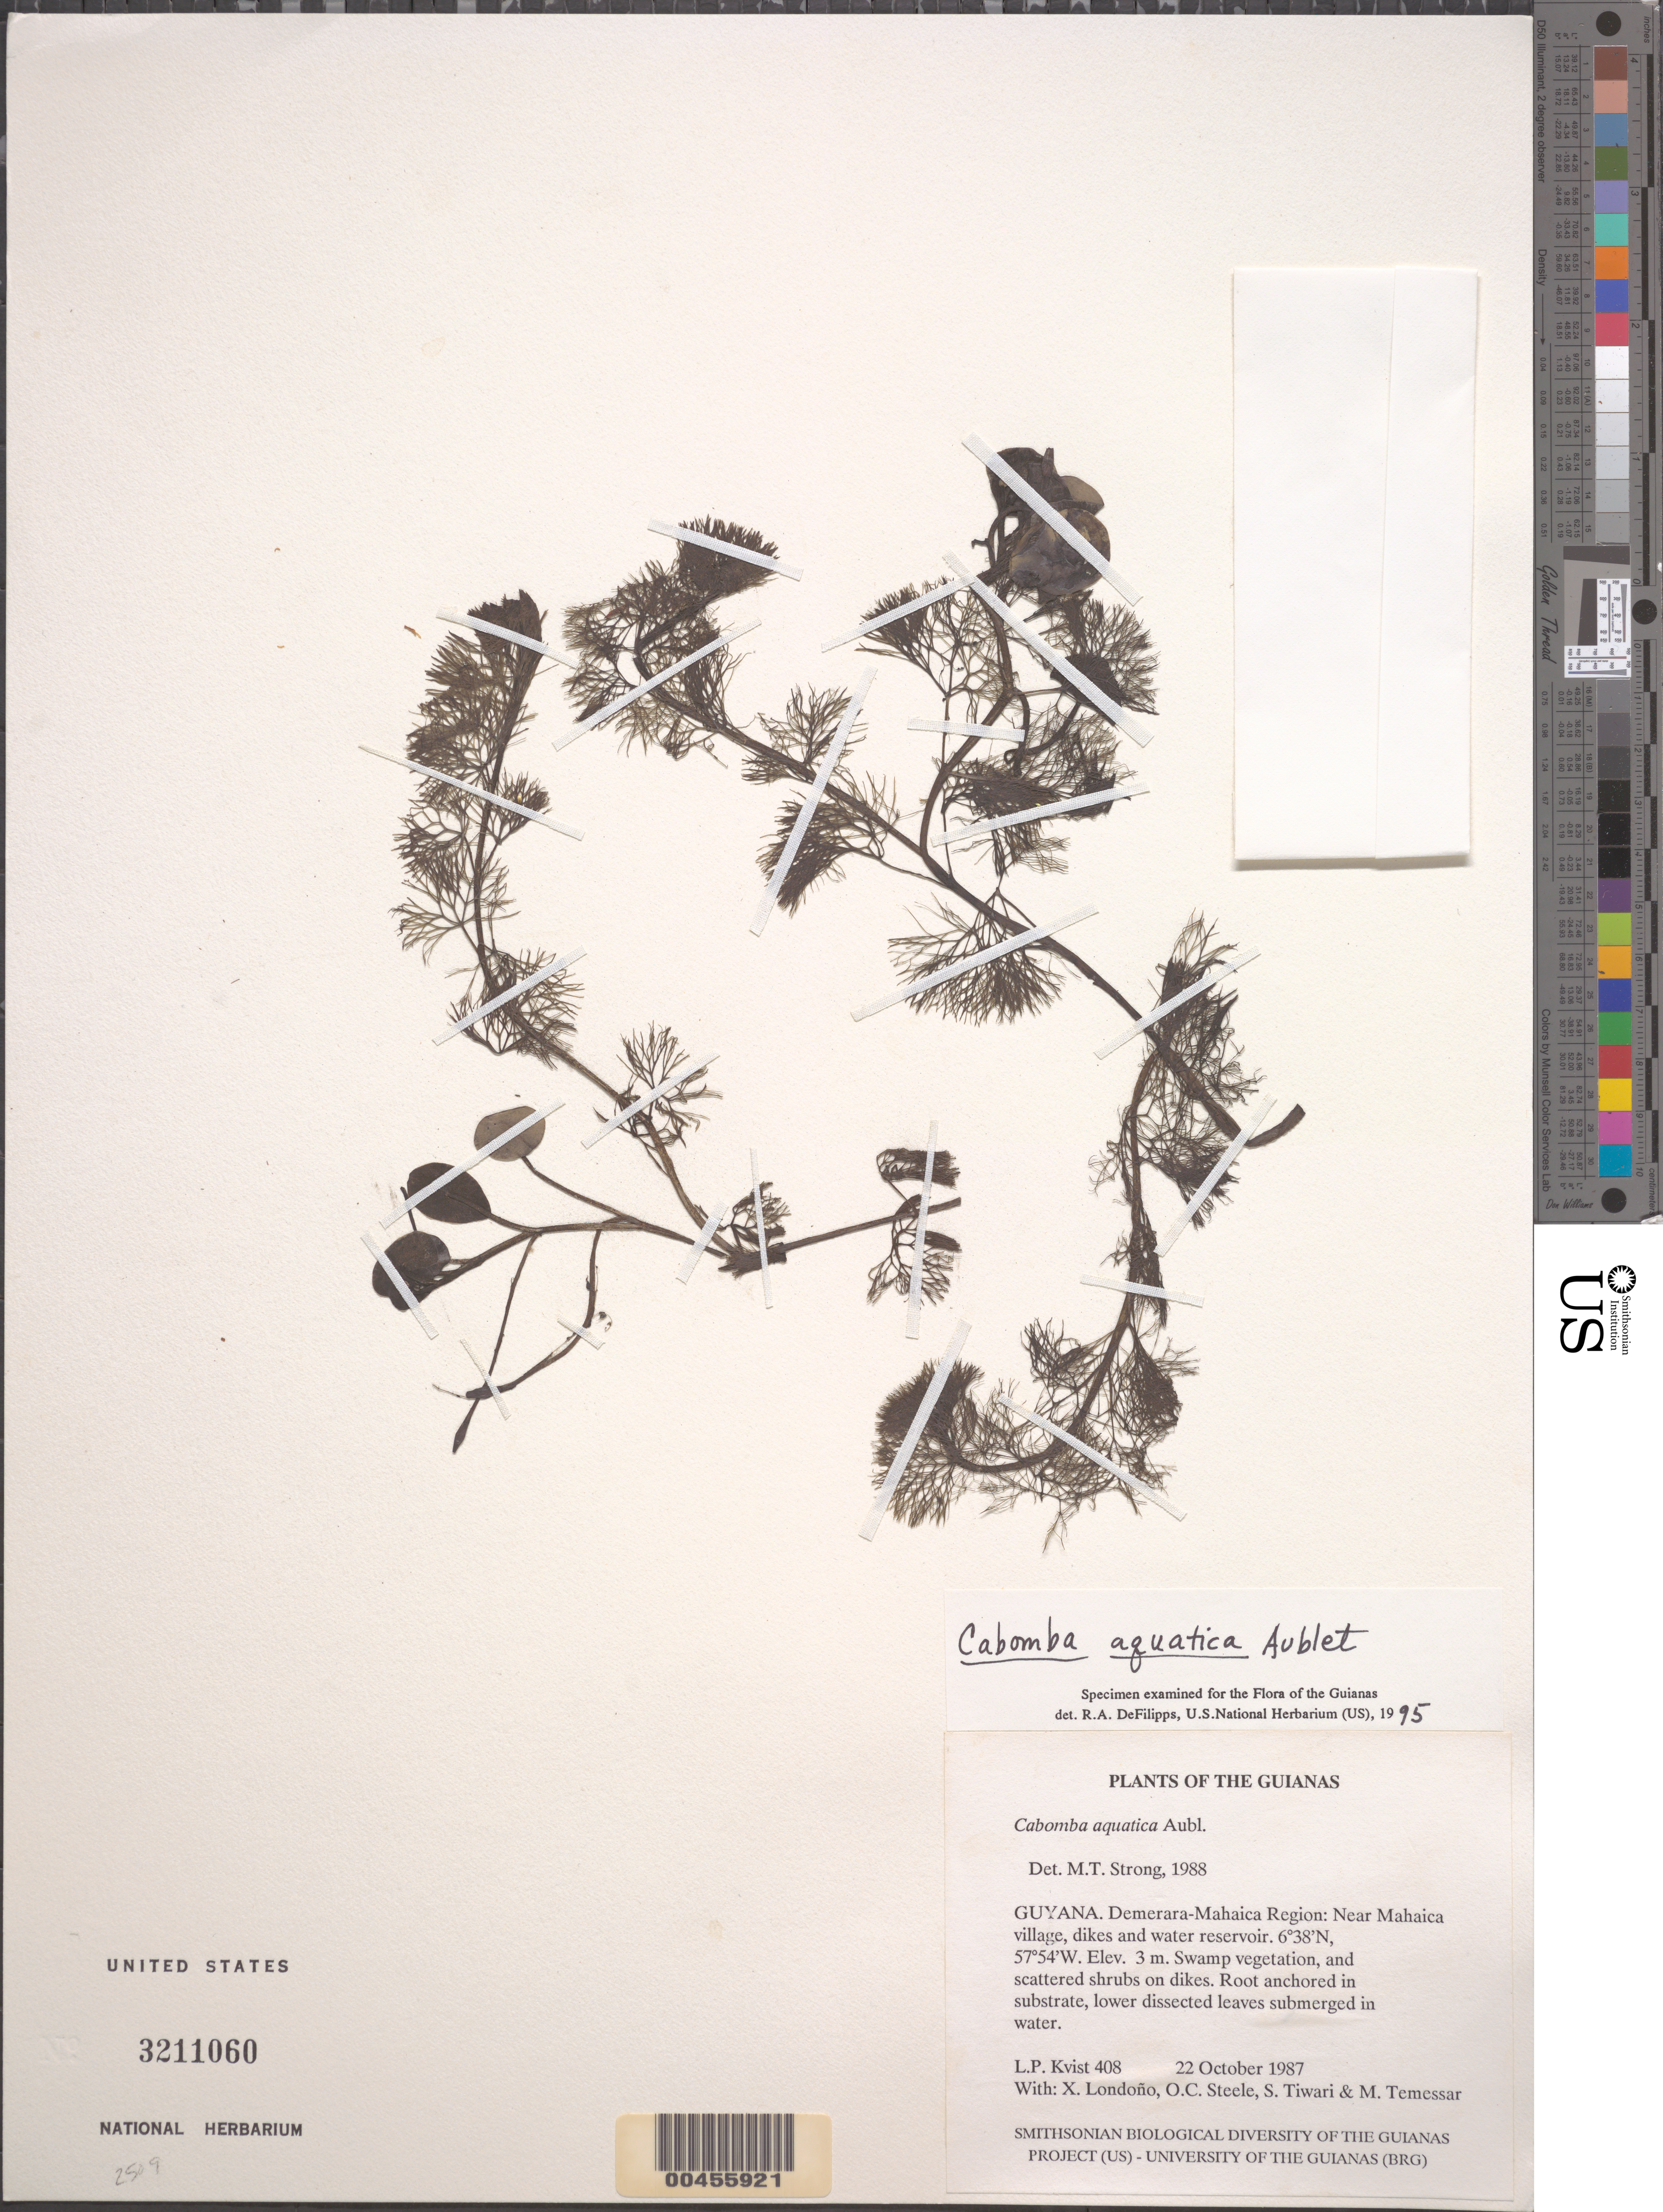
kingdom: Plantae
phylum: Tracheophyta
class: Magnoliopsida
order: Nymphaeales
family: Cabombaceae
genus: Cabomba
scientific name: Cabomba aquatica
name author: Aubl.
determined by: DeFilipps, R. A.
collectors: L. P. Kvist, X. Londoño, O. C. Steele, S. Tiwari & M. Tamessar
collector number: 408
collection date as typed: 22 October 1987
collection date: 1987-10-22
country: Guyana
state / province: Demerara-Mahaica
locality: Near Mahaica village, dikes and water reservoir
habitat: Swamp vegetation, and scattered shrubs on dikes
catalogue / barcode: US 3211060